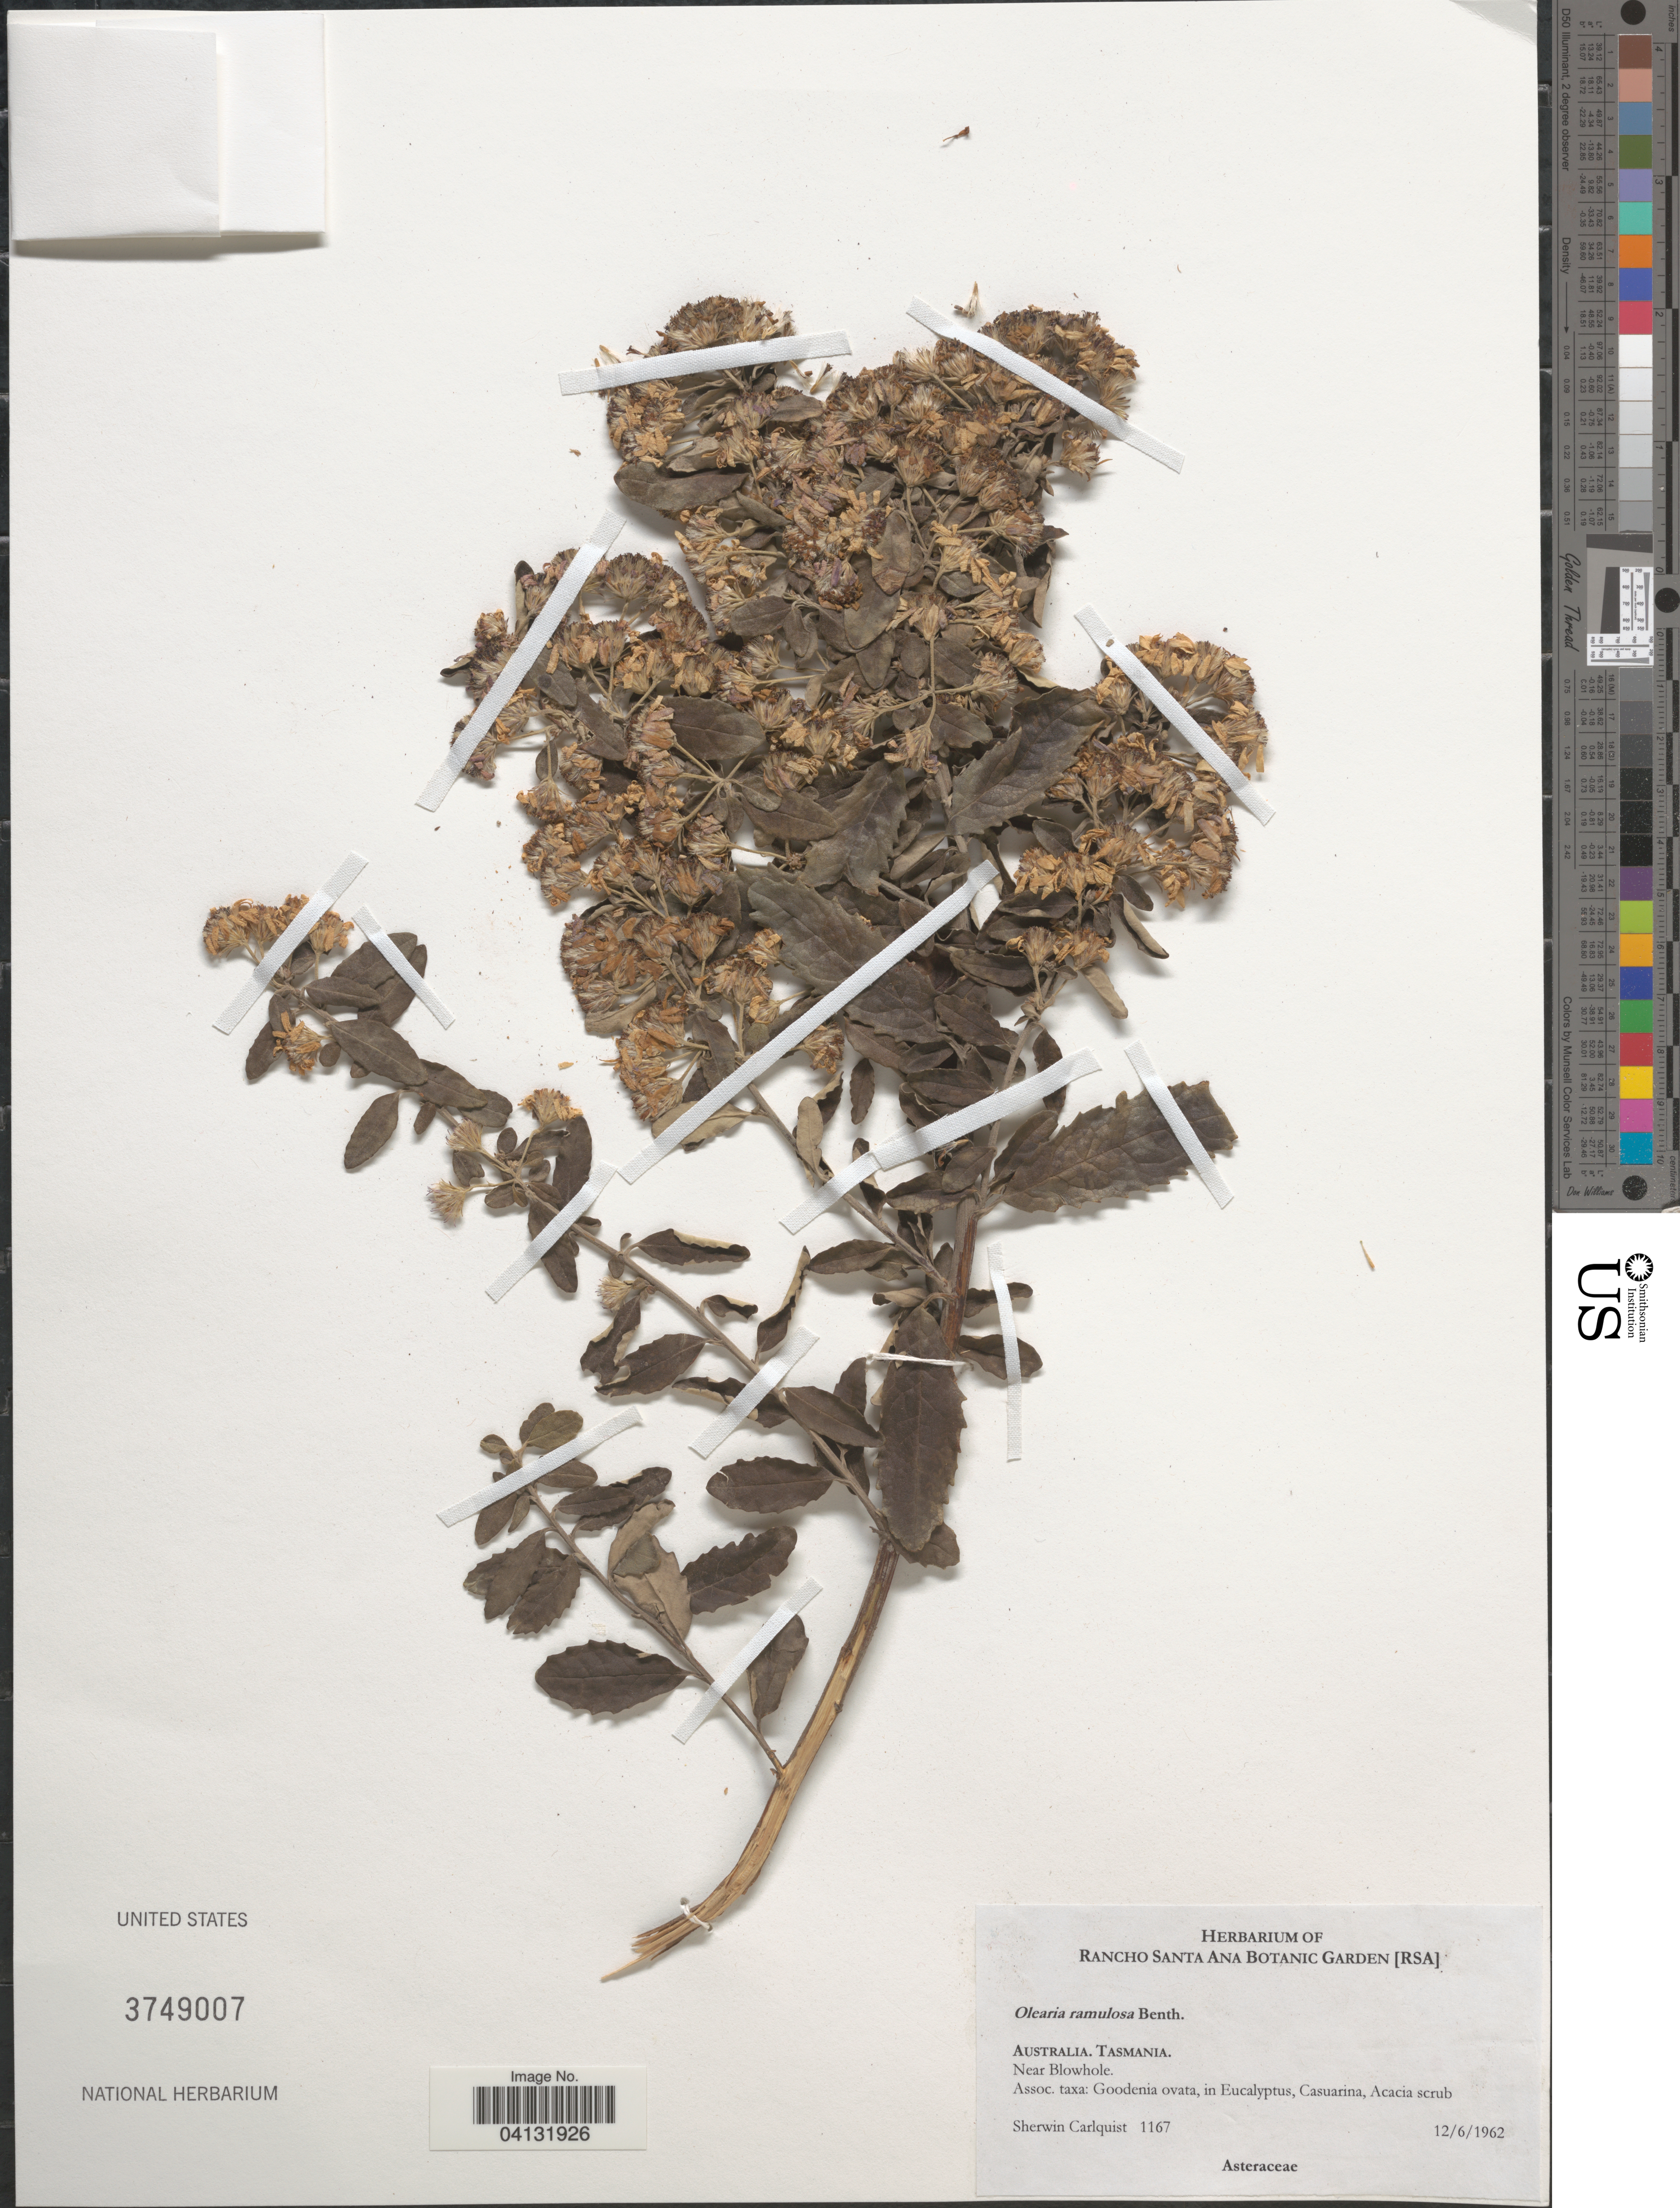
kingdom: Plantae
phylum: Tracheophyta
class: Magnoliopsida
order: Asterales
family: Asteraceae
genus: Olearia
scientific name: Olearia ramulosa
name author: (Labill.) Benth.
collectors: S. Carlquist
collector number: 1167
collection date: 1962-12-06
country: Australia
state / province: Tasmania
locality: Near Blowhole.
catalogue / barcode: US 3749007